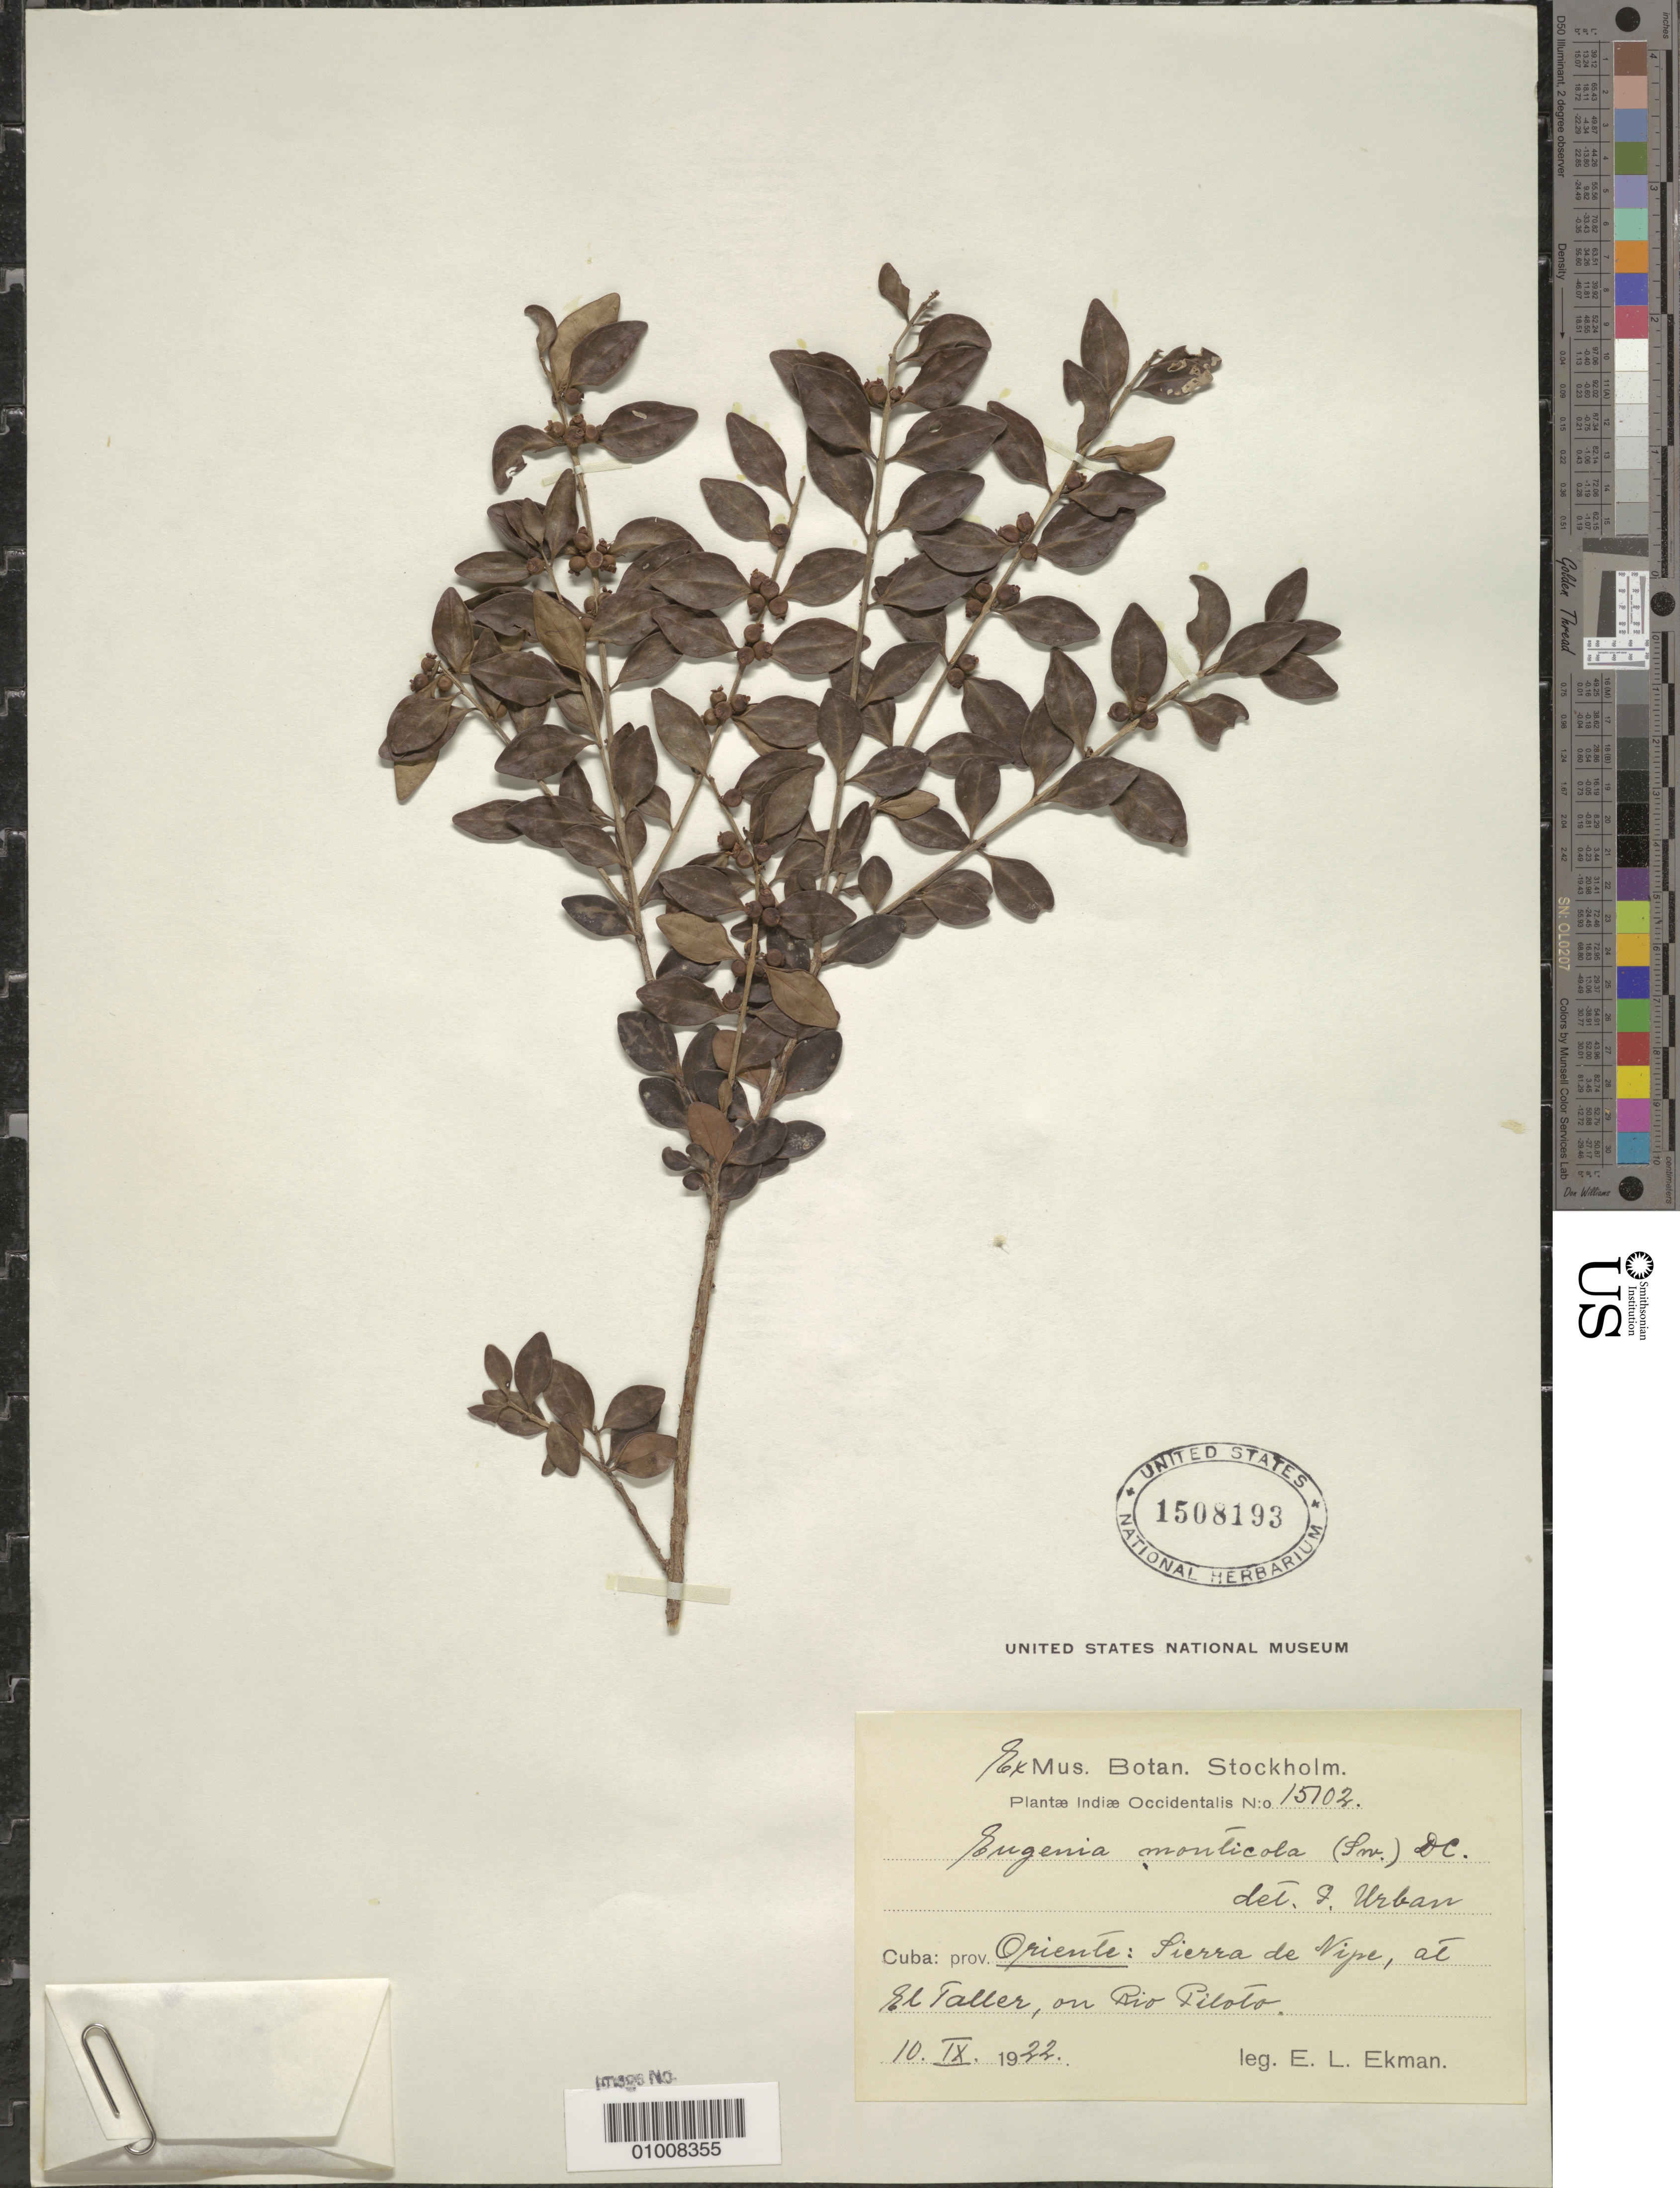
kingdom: Plantae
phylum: Tracheophyta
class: Magnoliopsida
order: Myrtales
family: Myrtaceae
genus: Eugenia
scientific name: Eugenia monticola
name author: (Sw.) DC.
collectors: E. L. Ekman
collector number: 15102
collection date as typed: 10 Sep 1922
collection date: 1922-09-10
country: Cuba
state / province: Holguín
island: Cuba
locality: Sierra de Nipe, El Taller, on Rio Piloto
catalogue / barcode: US 1508193